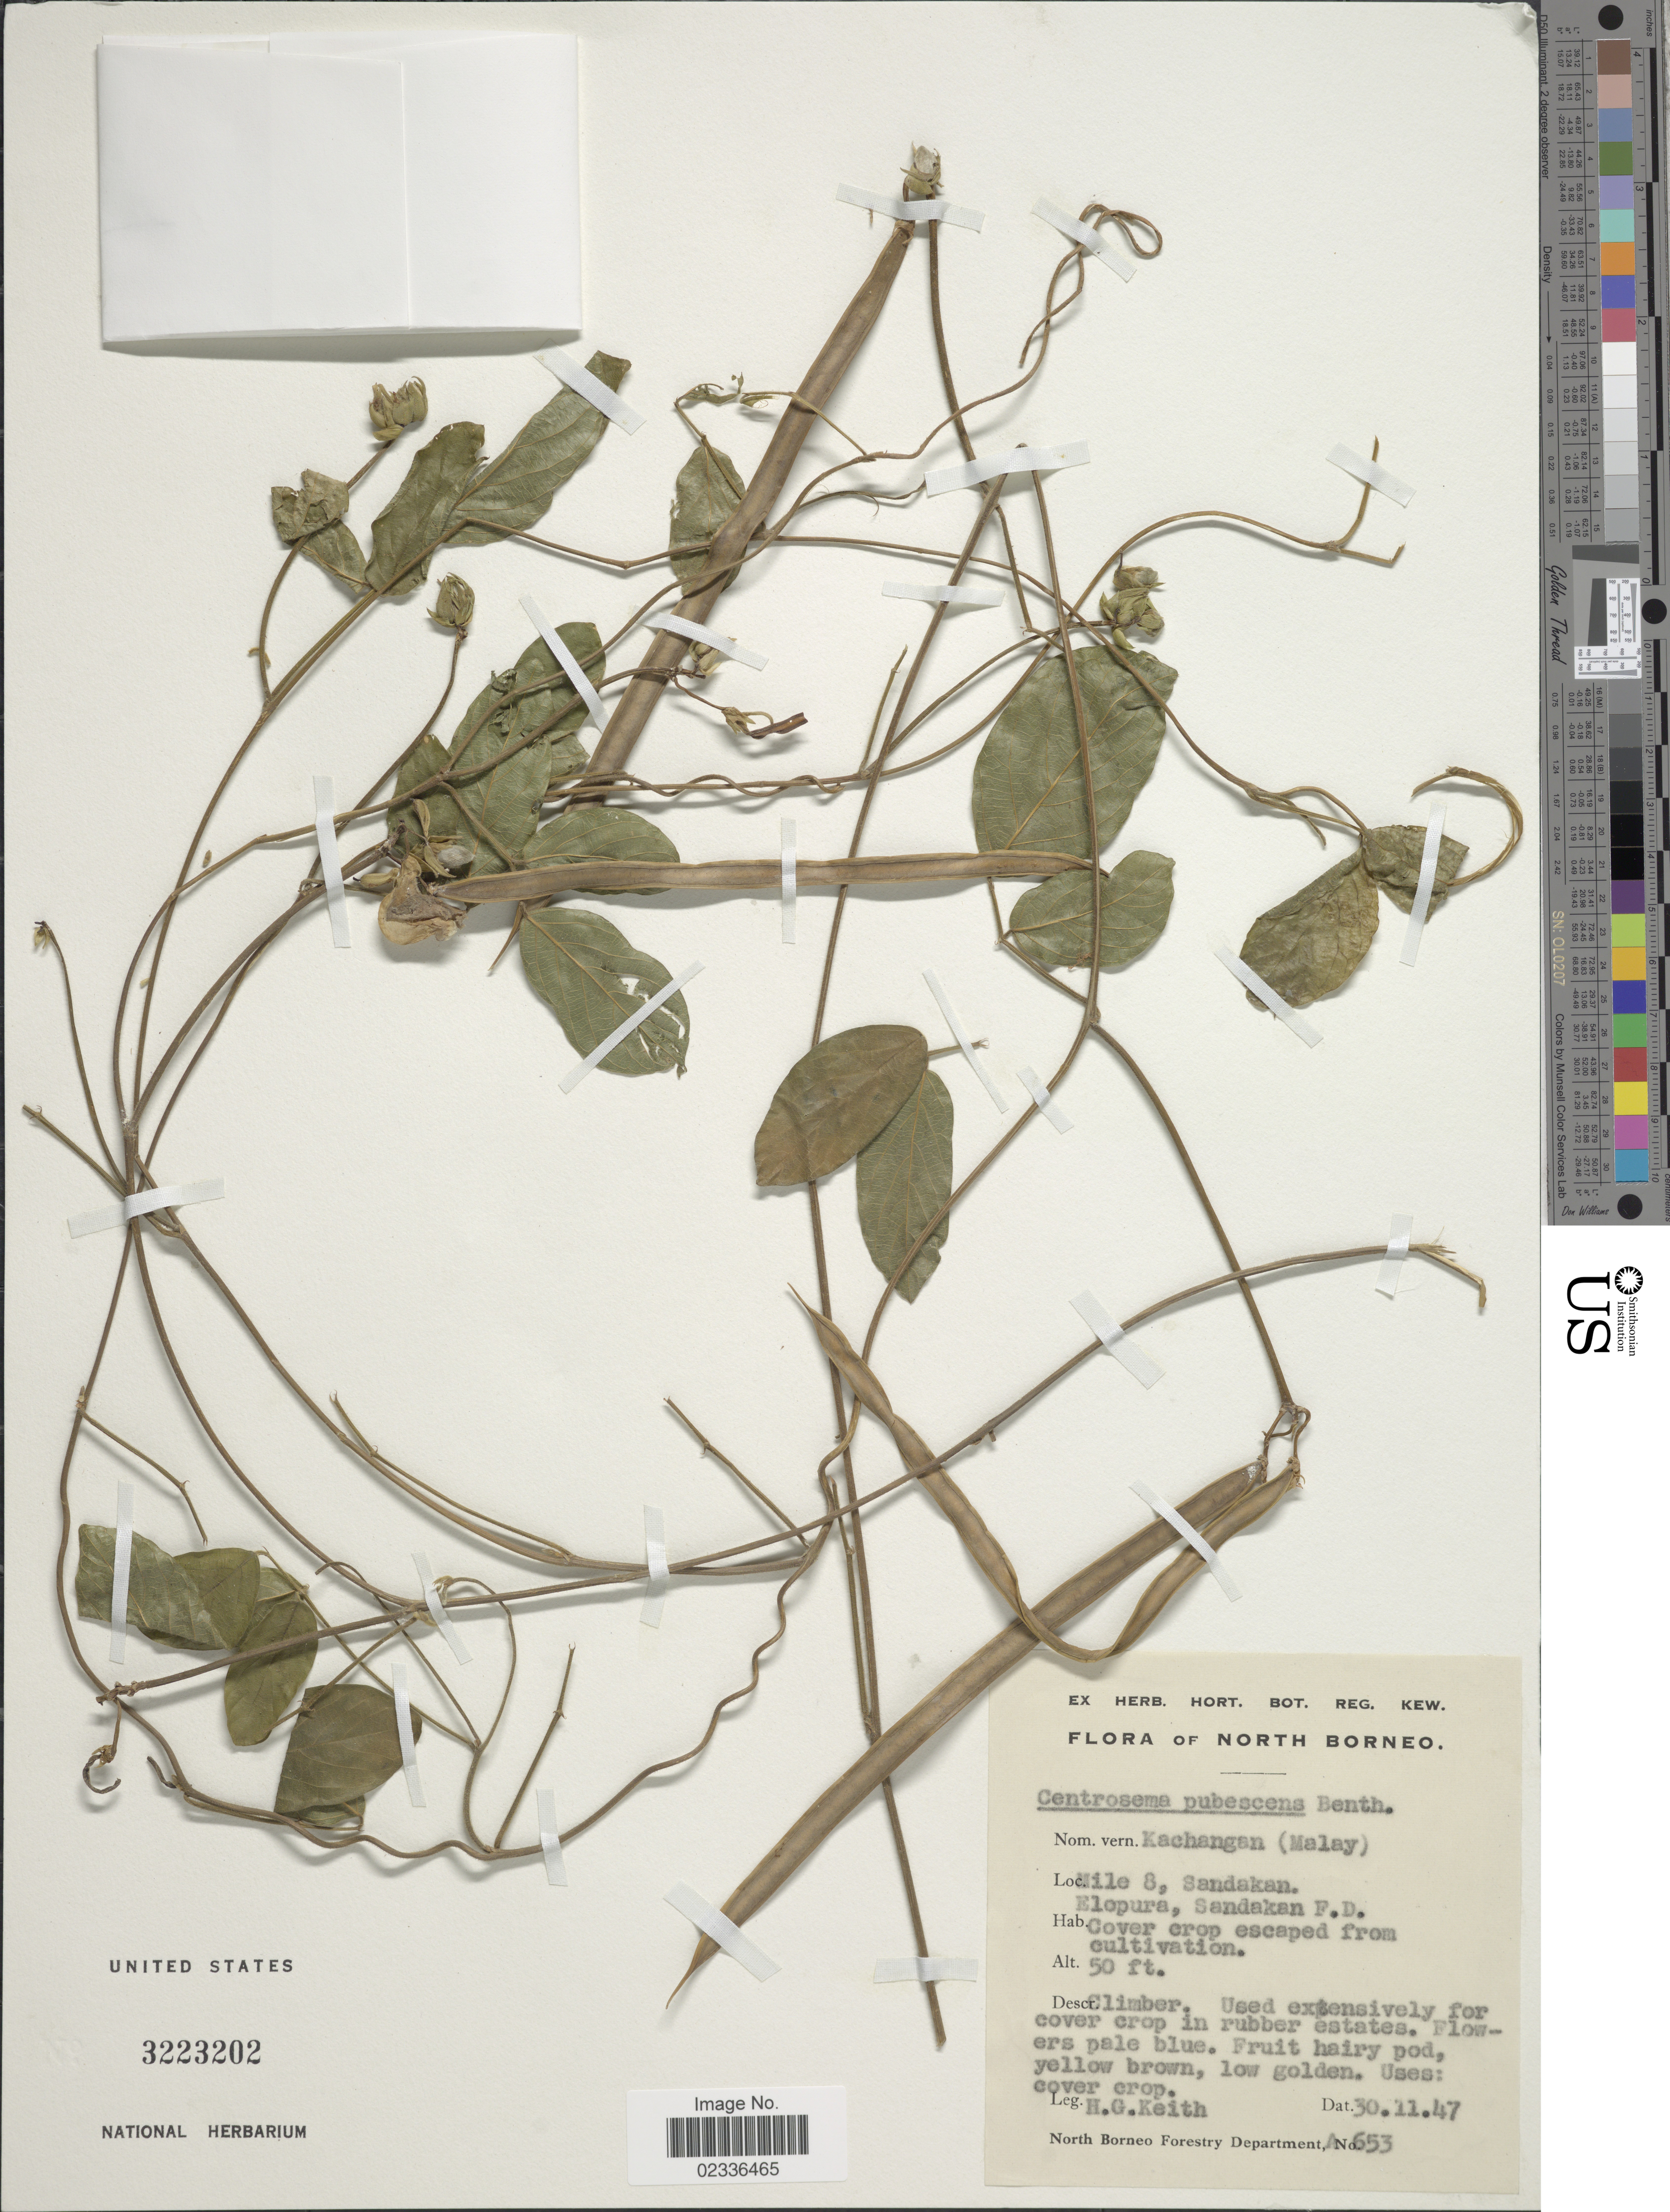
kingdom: Plantae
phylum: Tracheophyta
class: Magnoliopsida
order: Fabales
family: Fabaceae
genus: Centrosema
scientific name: Centrosema pubescens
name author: Benth.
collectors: H. Keith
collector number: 653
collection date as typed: Transcribed d/m/y: 30/11/47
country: Malaysia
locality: North Borneo, Mile 8, Sandakan, Elopura, Sandakan F.D.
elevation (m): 15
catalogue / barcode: US 3223202